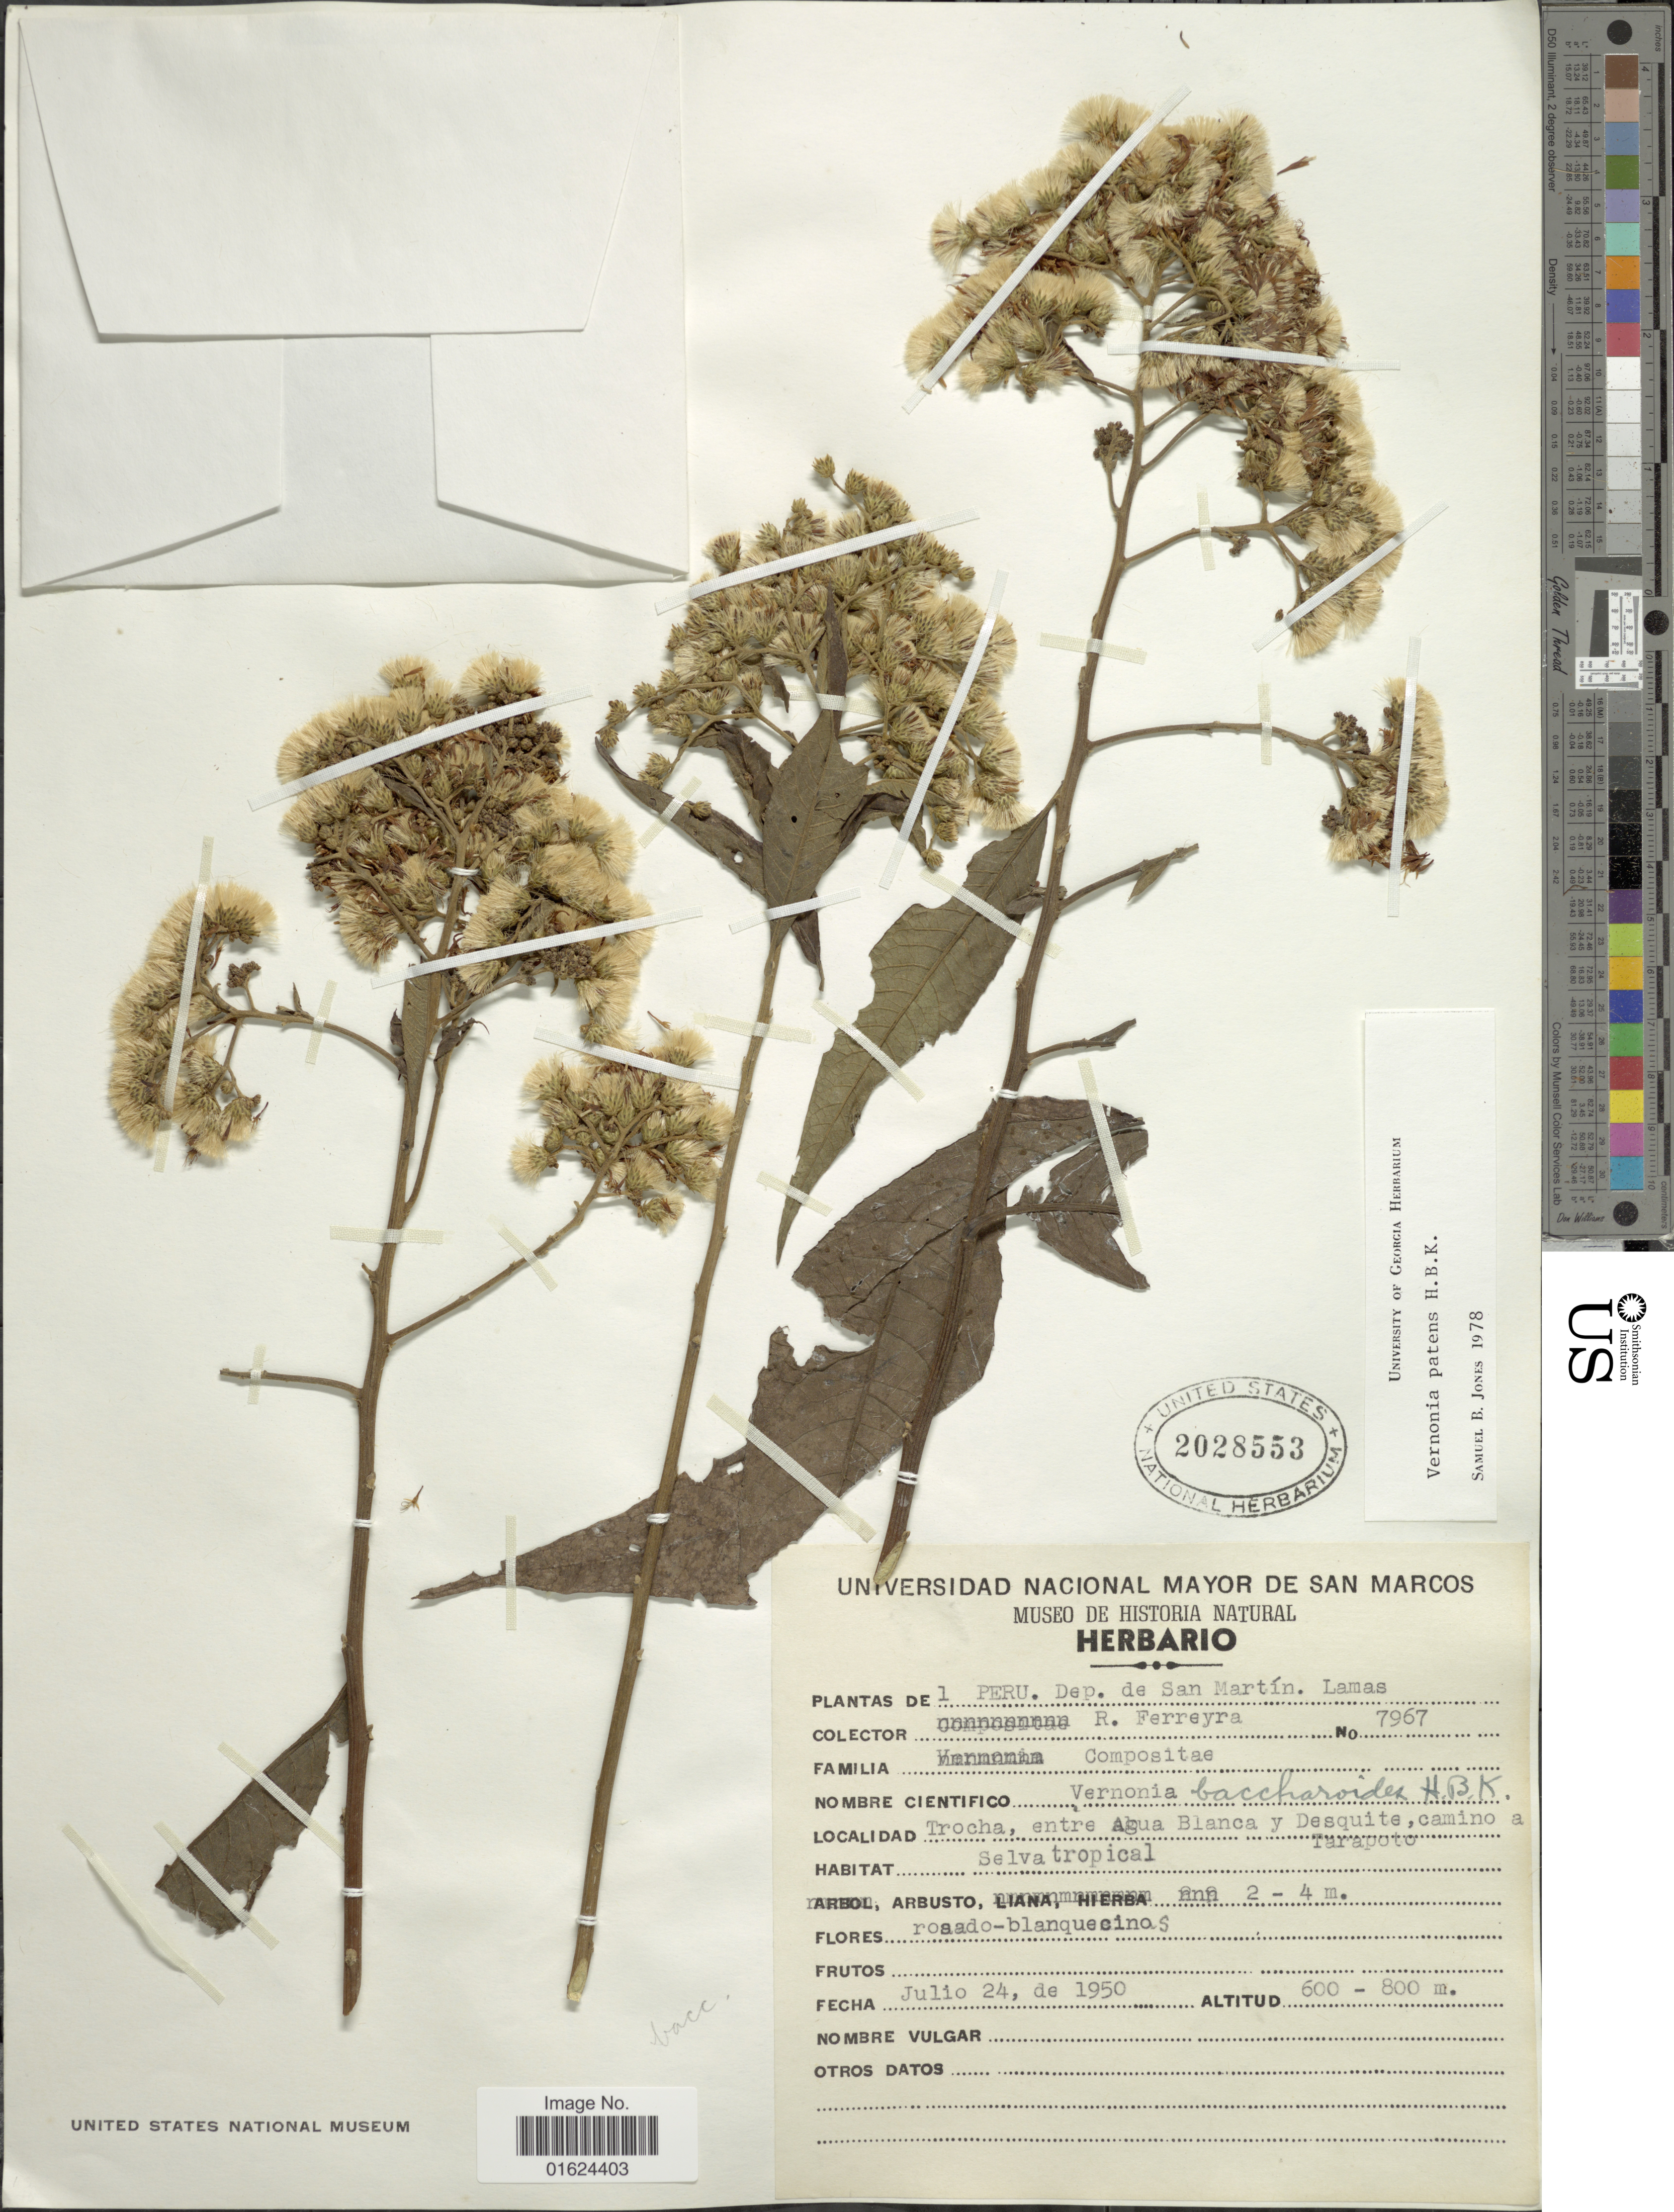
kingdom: Plantae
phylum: Tracheophyta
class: Magnoliopsida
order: Asterales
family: Asteraceae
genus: Vernonanthura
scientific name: Vernonanthura patens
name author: (Kunth) H. Rob.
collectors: R. A. Ferreyra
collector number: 7967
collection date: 1950-07-24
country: Peru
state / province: San Martín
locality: Dep. de San Martín. Lamas, Trocha, entre Agua Blanca y Desquite, camino a Tarapoto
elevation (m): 600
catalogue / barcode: US 2028553